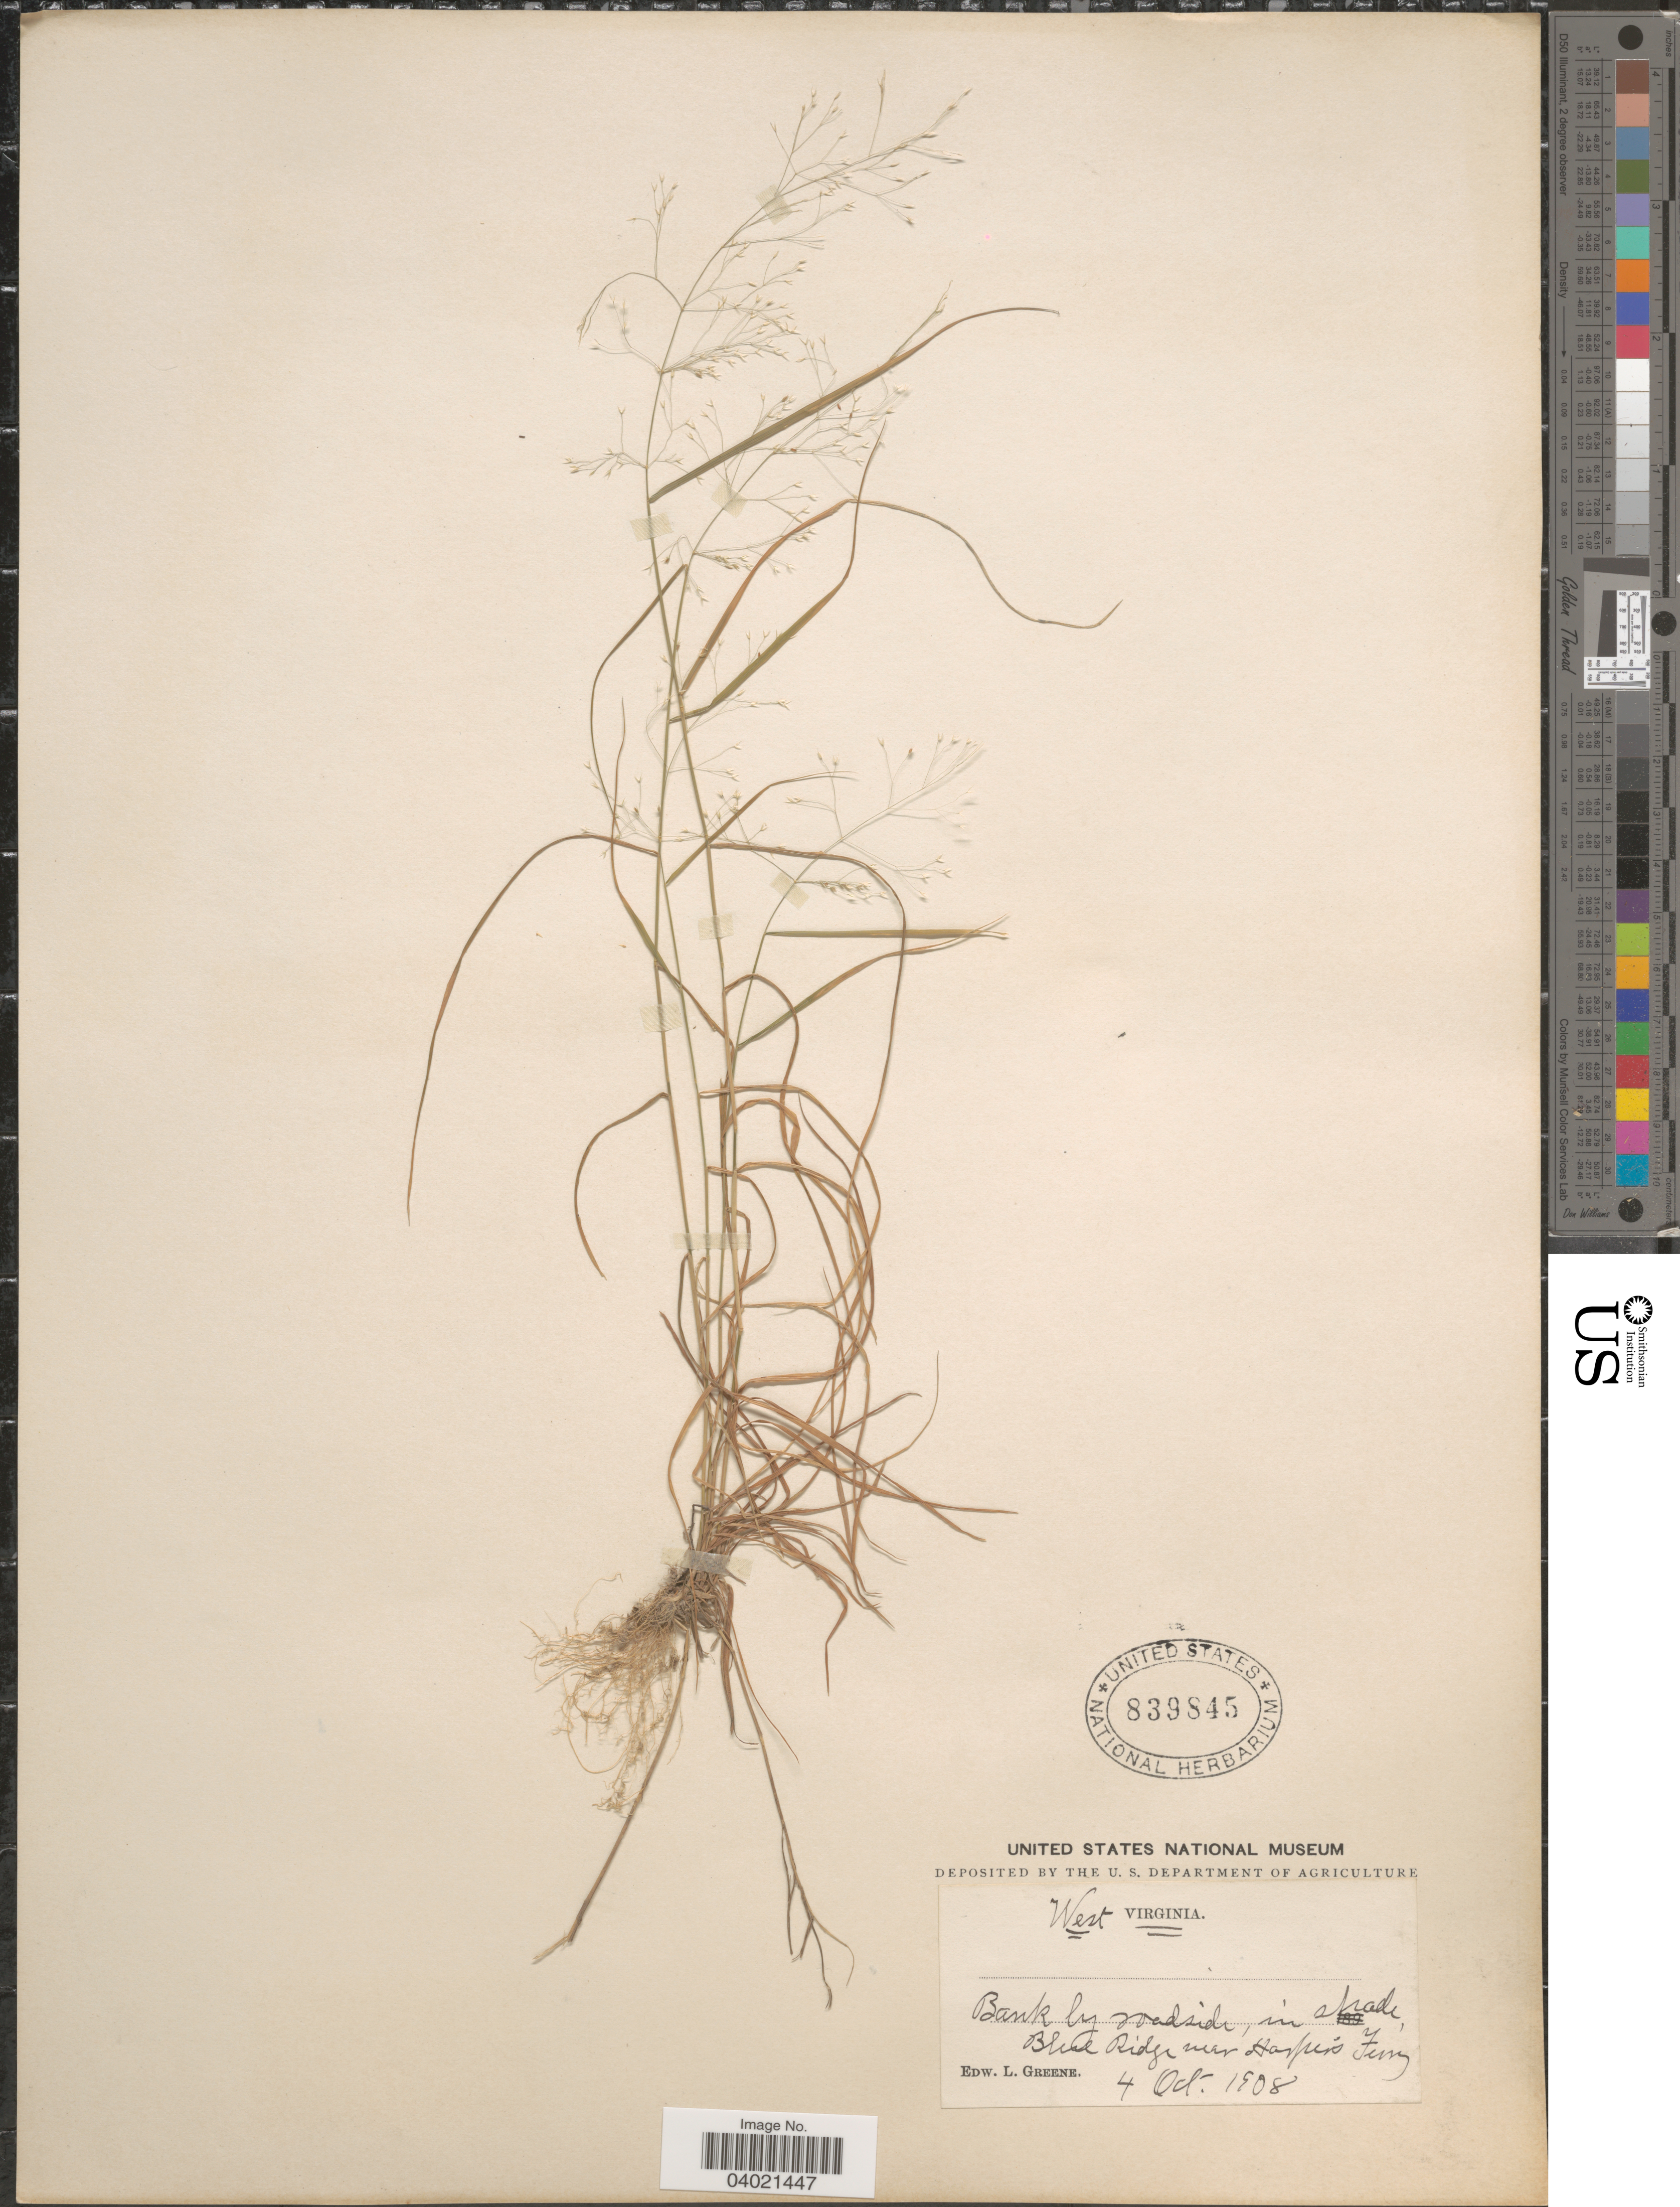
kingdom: Plantae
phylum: Tracheophyta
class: Liliopsida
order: Poales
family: Poaceae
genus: Agrostis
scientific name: Agrostis perennans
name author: (Walter) Tuck.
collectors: E. L. Greene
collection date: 1908-10-04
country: United States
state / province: West Virginia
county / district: Jefferson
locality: Bank of roadside, in shade, Blue Ridges near Harper's Ferry.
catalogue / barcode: US 839845